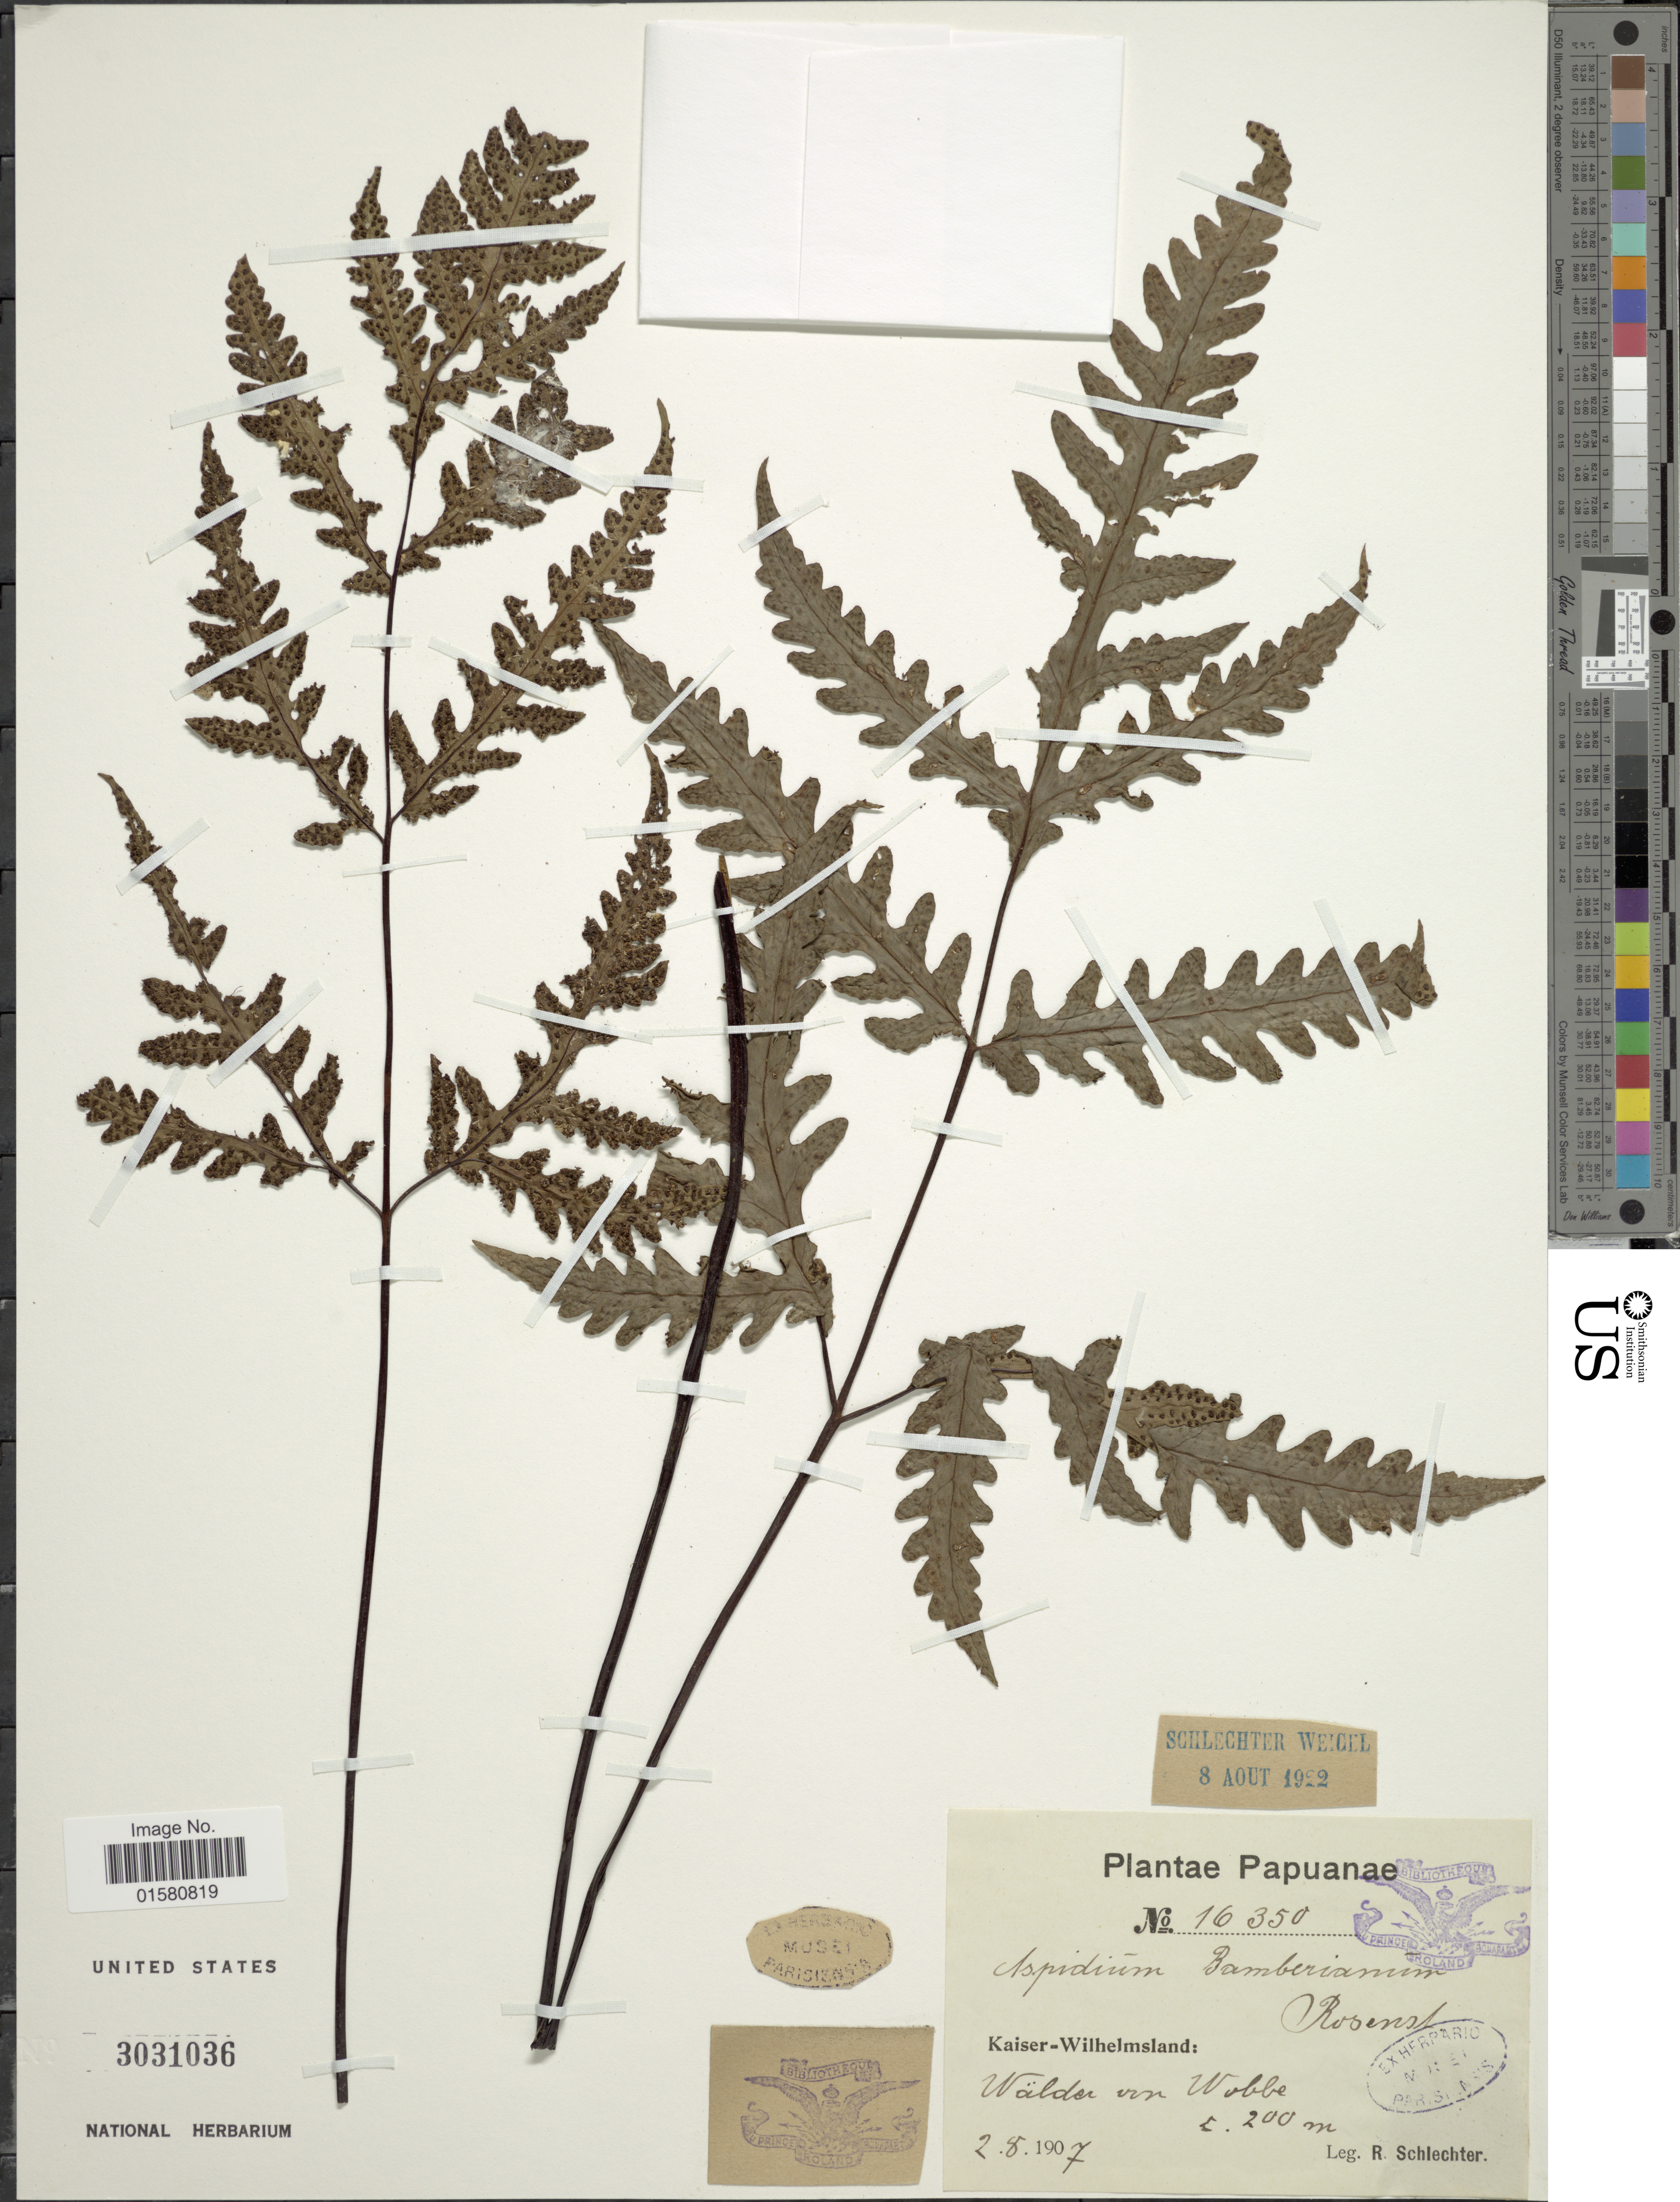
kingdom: Plantae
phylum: Tracheophyta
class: Polypodiopsida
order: Polypodiales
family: Tectariaceae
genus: Tectaria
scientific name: Tectaria bamleriana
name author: (Rosenst.) C. Chr.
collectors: F. R. R. Schlechter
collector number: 16350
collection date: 1907-08-02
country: Papua New Guinea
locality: Kaiser Wilhelmsland: waldsi von Wobbe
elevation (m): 200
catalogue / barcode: US 3031036